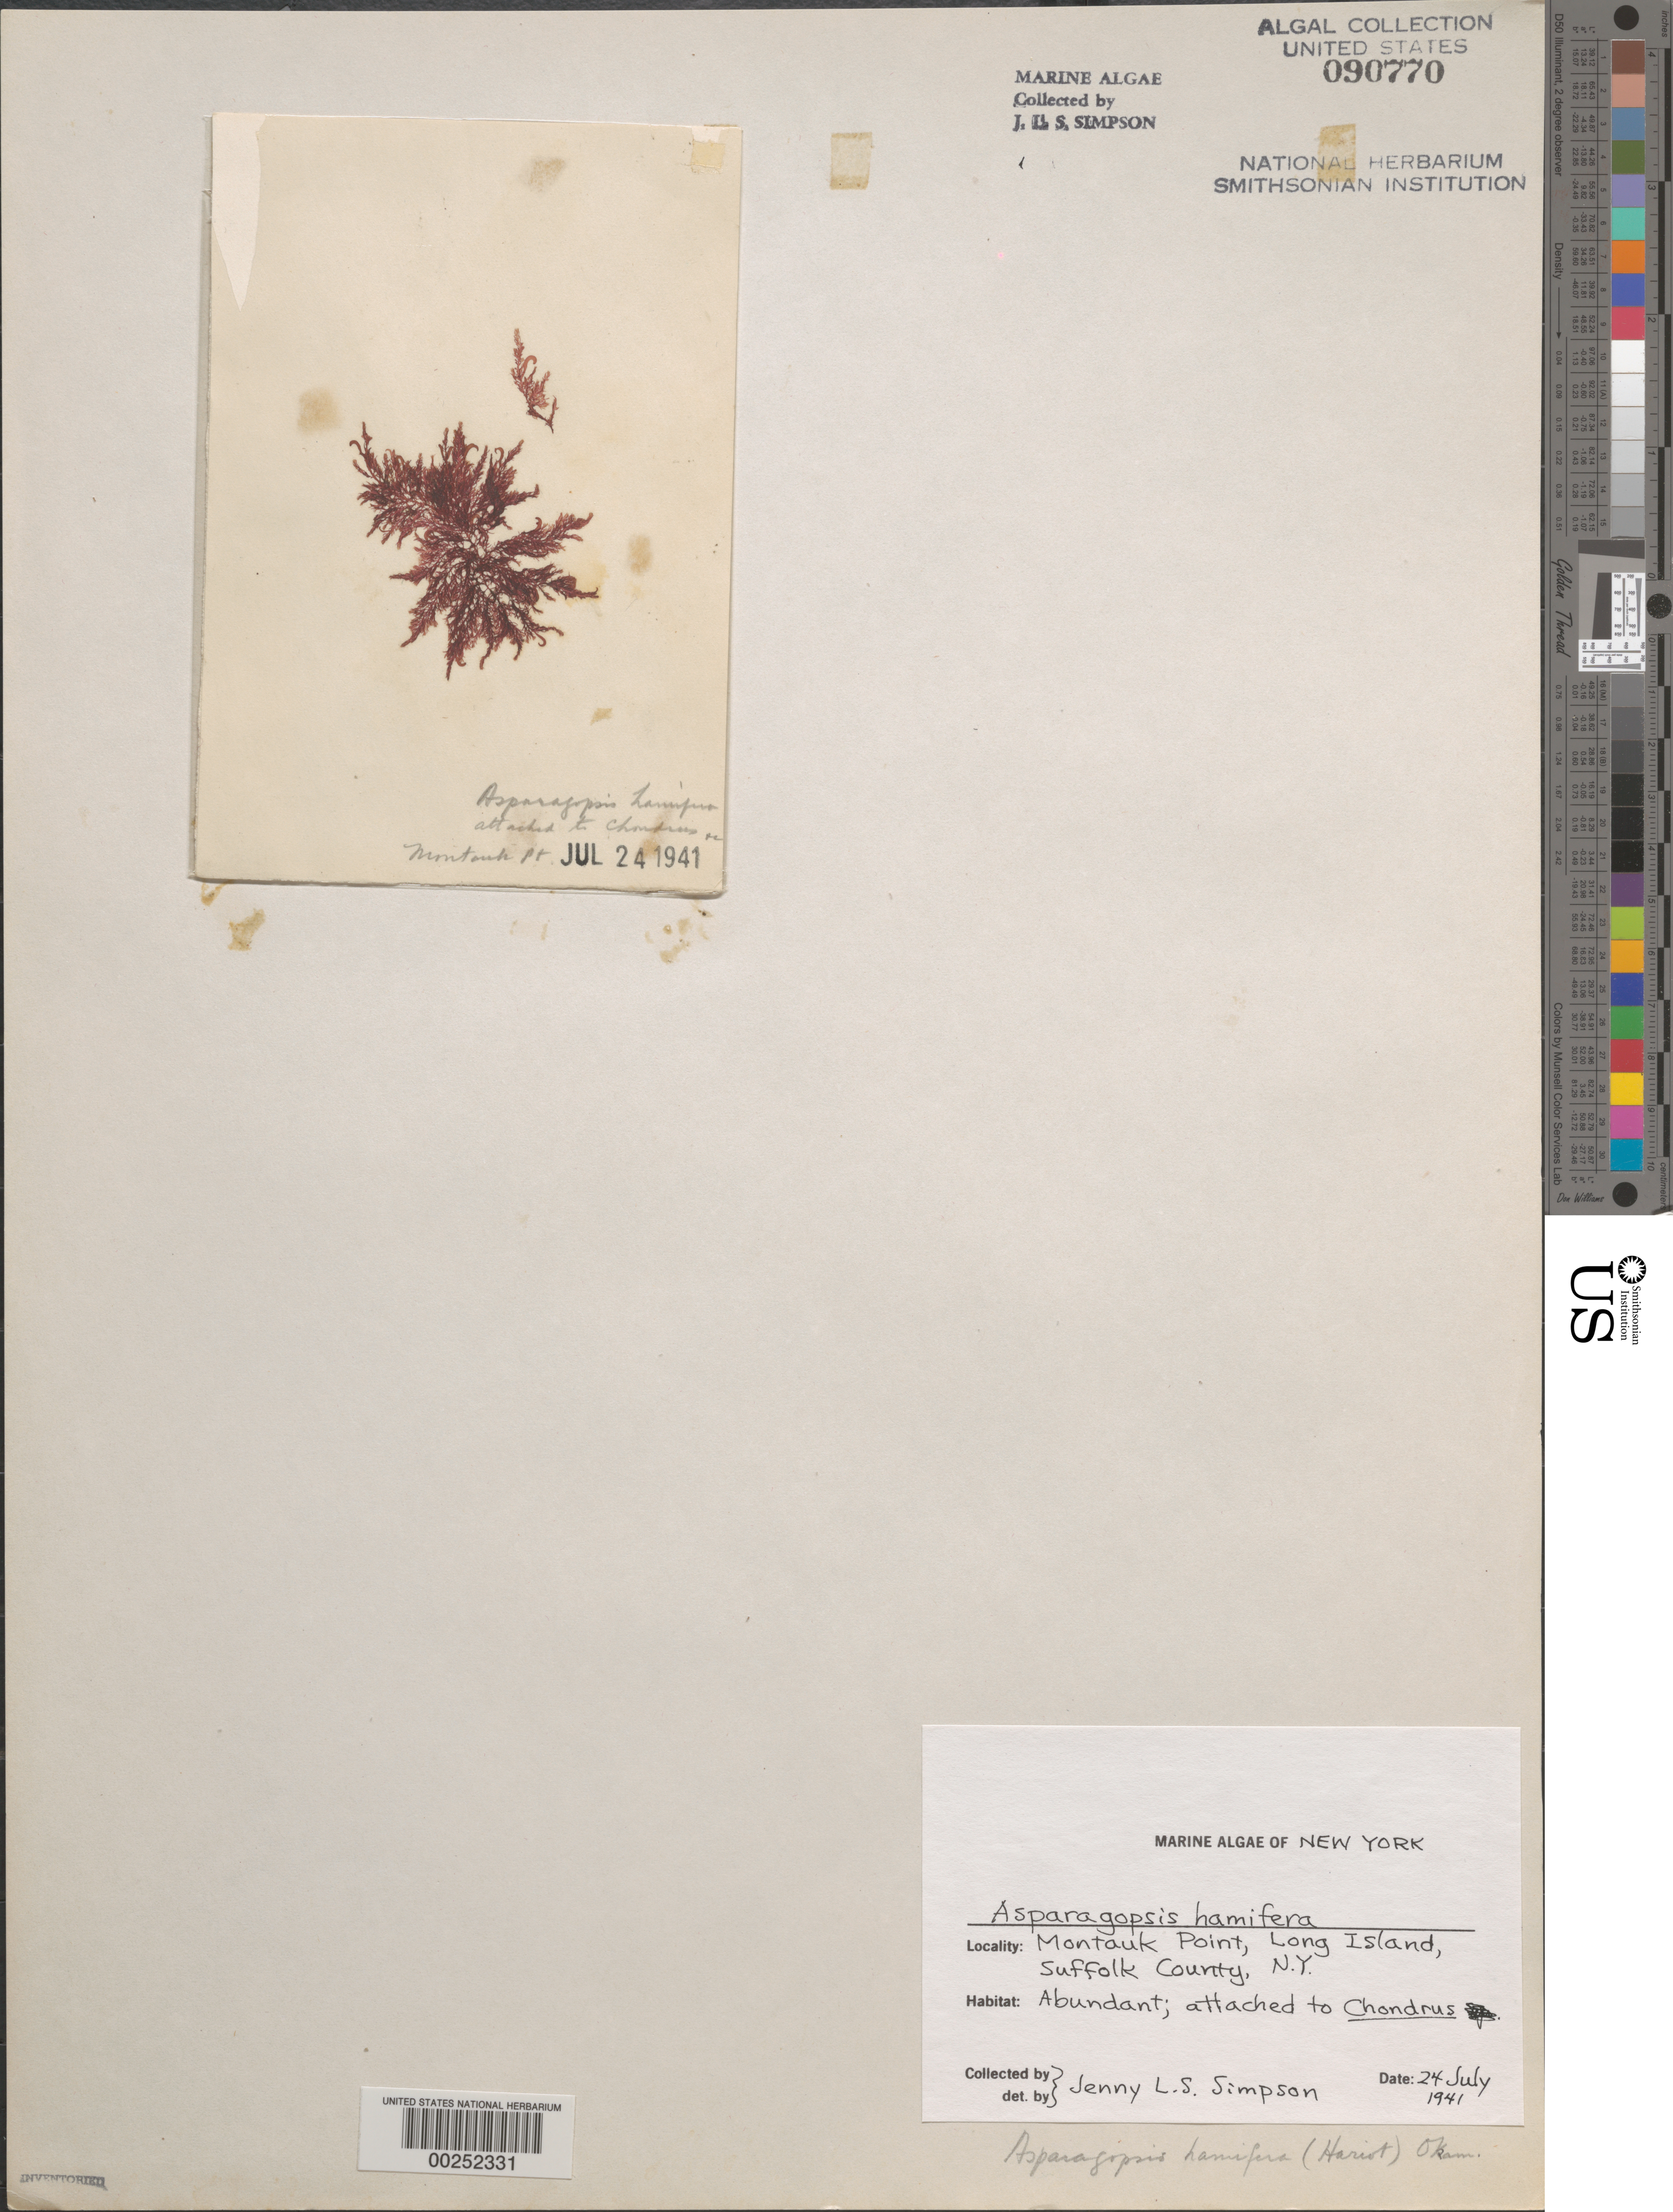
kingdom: Plantae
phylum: Rhodophyta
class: Florideophyceae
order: Bonnemaisoniales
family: Bonnemaisoniaceae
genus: Bonnemaisonia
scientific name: Bonnemaisonia hamifera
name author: P. Hariot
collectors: J. Simpson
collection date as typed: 24 Jul 1941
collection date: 1941-07-24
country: United States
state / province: New York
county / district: Suffolk County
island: Long Island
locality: Montauk Point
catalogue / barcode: US 90770